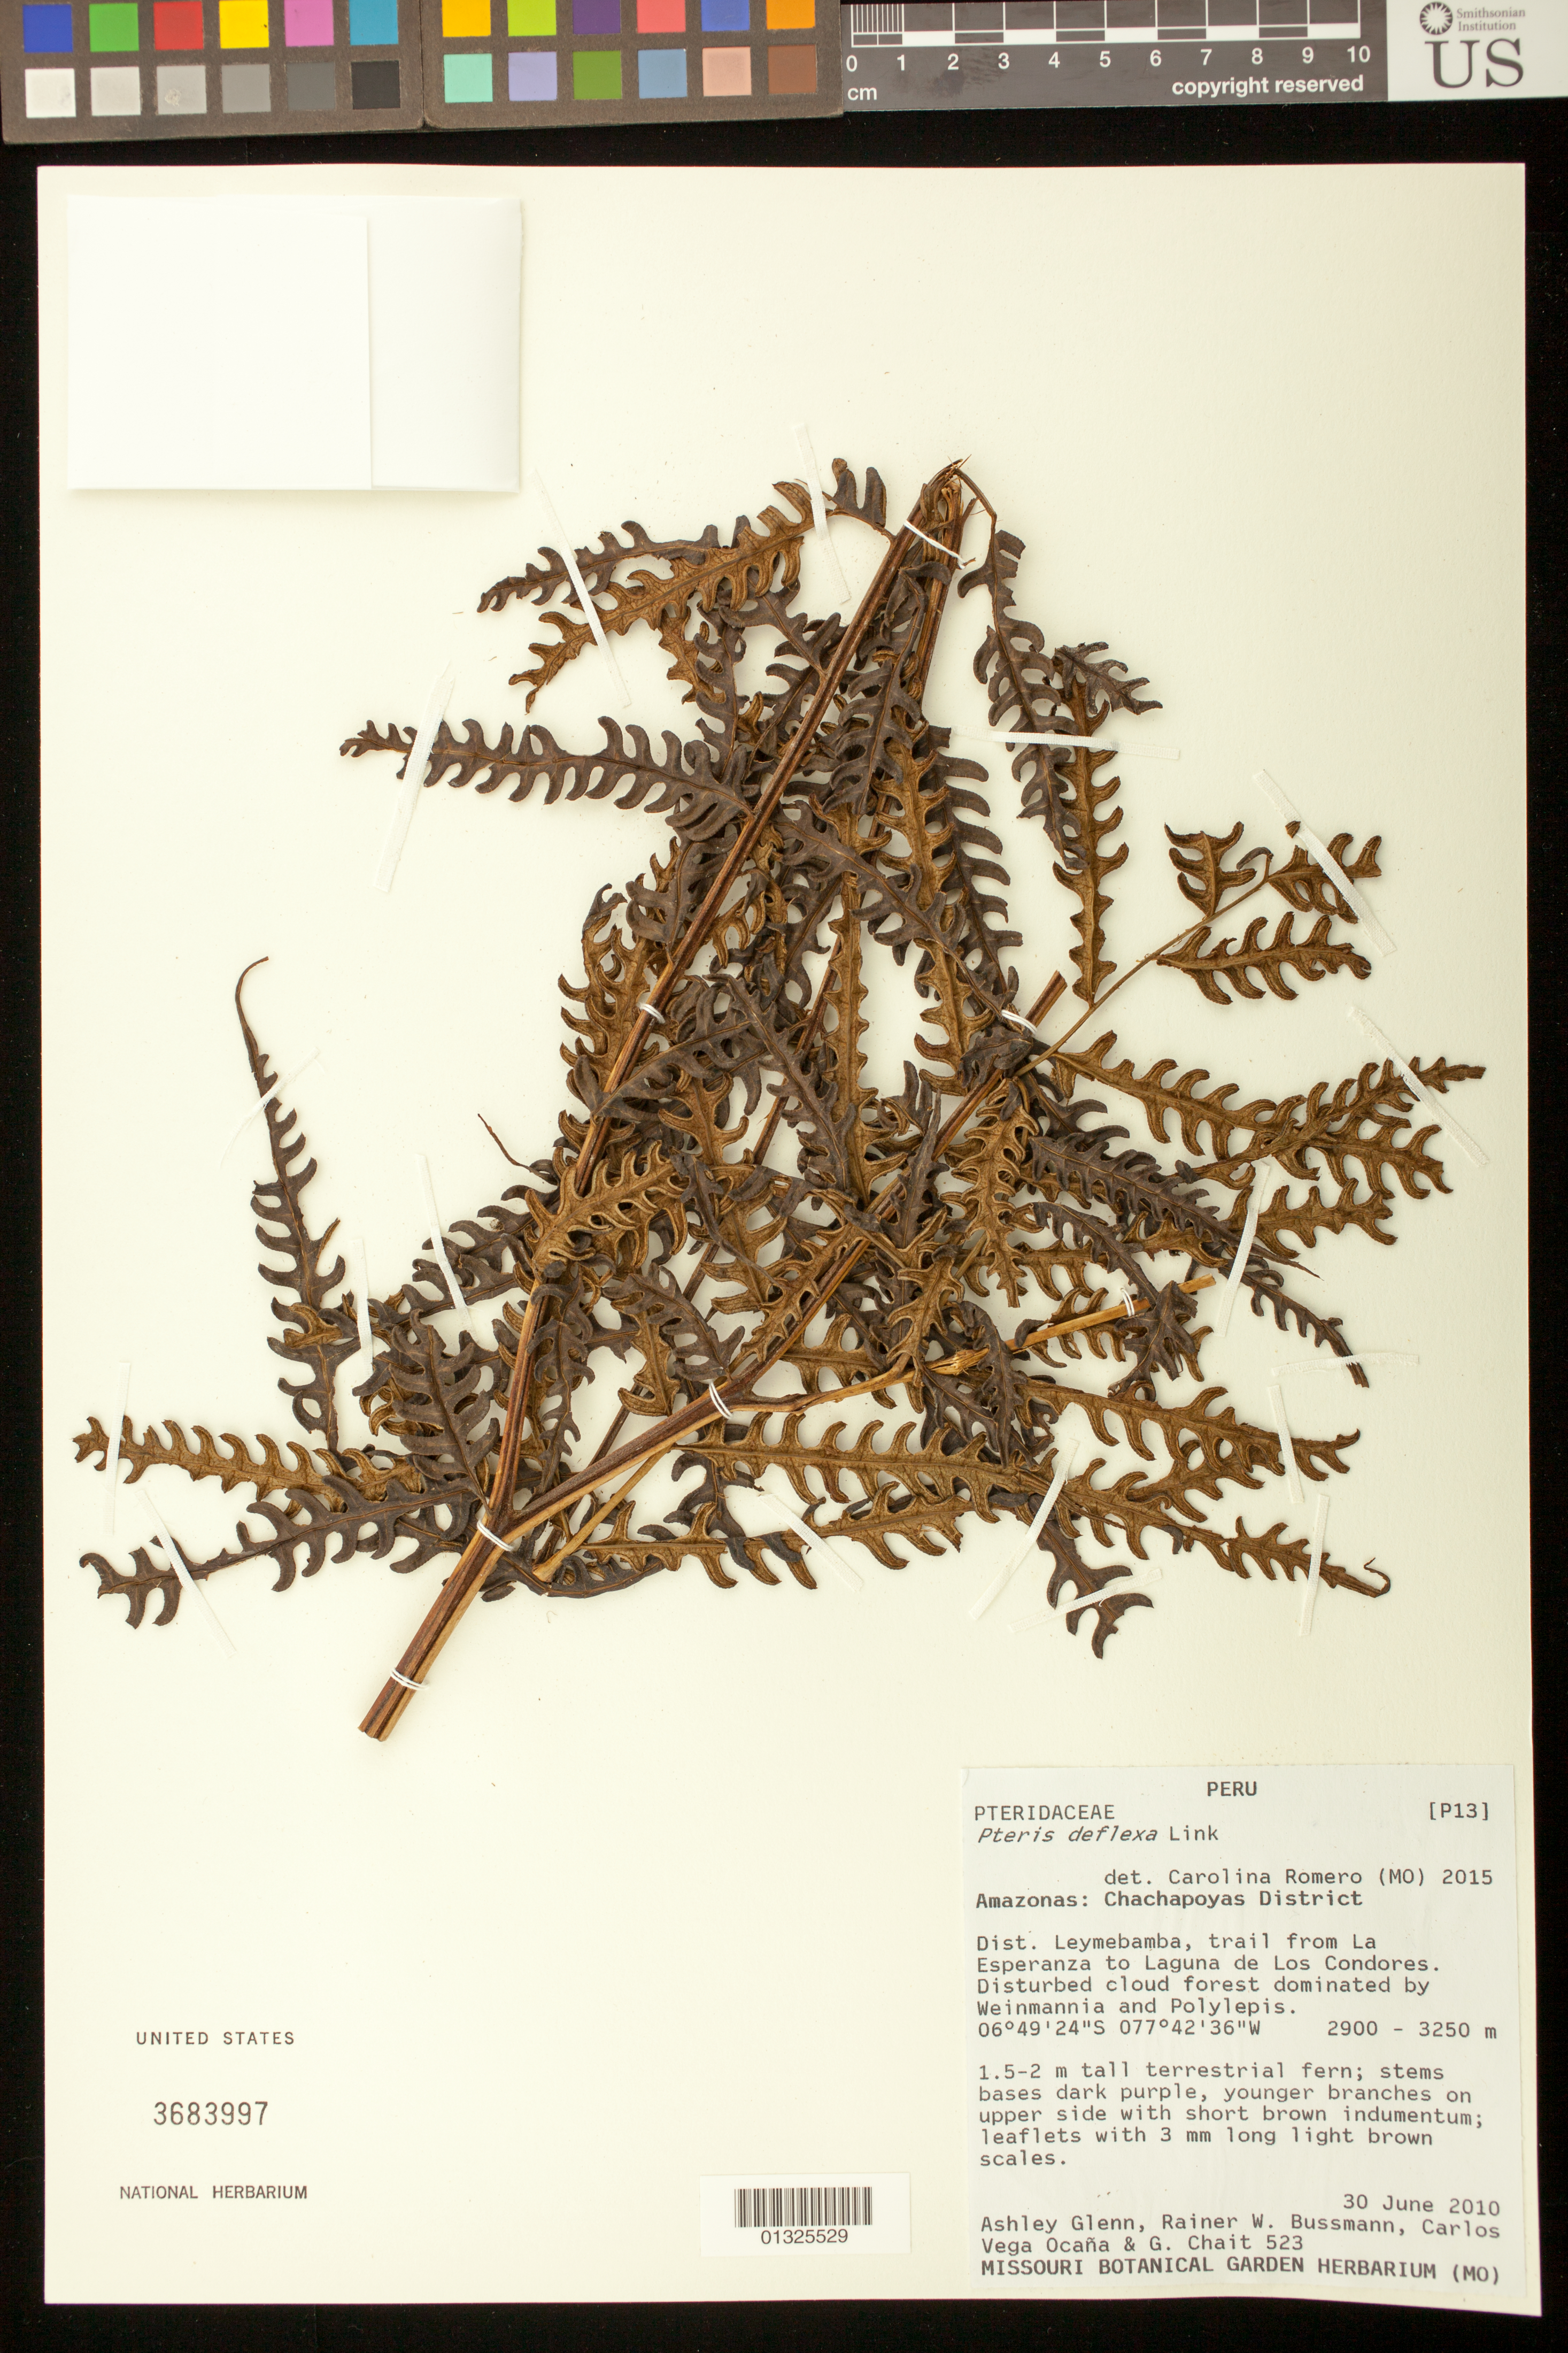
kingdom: Plantae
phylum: Tracheophyta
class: Polypodiopsida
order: Polypodiales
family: Pteridaceae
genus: Pteris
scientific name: Pteris deflexa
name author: Link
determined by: Romero-Hernández, Carolina, (COL)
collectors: A. Glenn, R. W. Bussmann, C. Vega Ocaña & G. Chait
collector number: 523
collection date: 2010-06-30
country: Peru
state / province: Amazonas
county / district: Chachapoyas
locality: Leymebamba District, trail from La Esperanza to Laguna de Los Condores.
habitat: Disturbed cloud forest dominated by Weinmannia and Polylepis.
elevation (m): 2900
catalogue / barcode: US 3683997